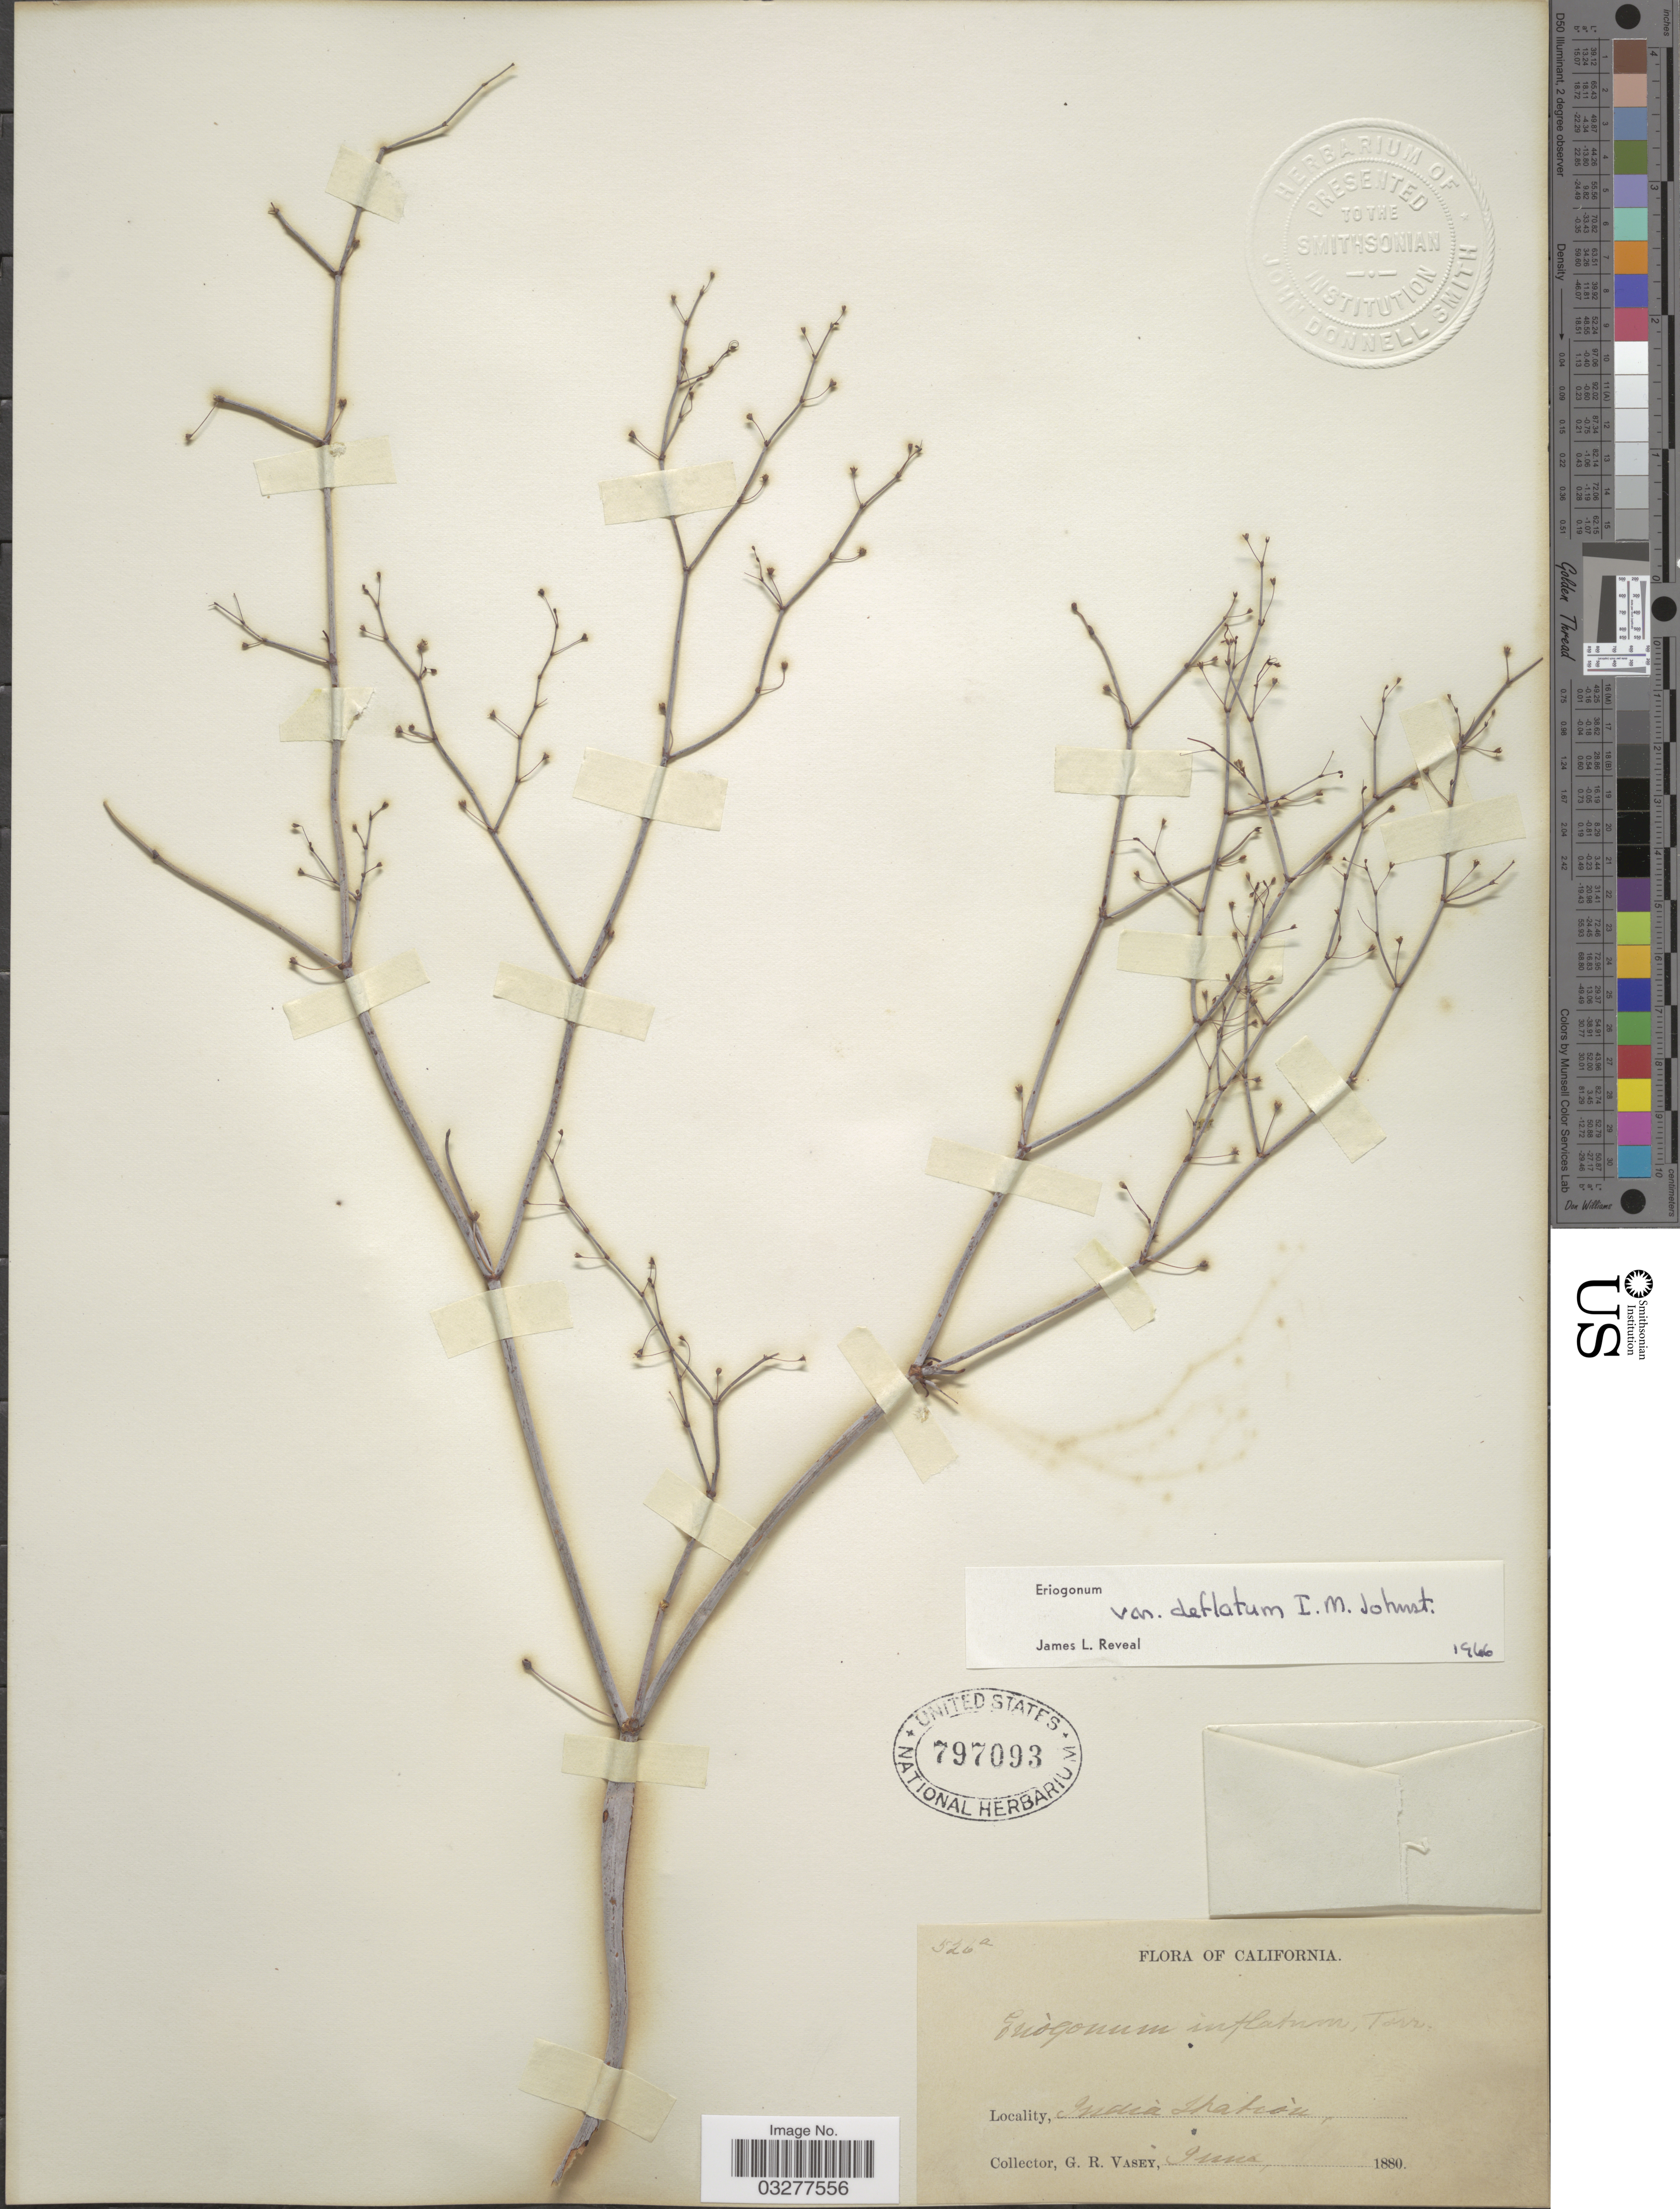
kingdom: Plantae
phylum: Tracheophyta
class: Magnoliopsida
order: Caryophyllales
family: Polygonaceae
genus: Eriogonum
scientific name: Eriogonum inflatum var. deflatum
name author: I.M. Johnst.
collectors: G. R. Vasey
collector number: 526a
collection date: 1880-06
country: United States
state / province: California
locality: India station.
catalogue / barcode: US 797093